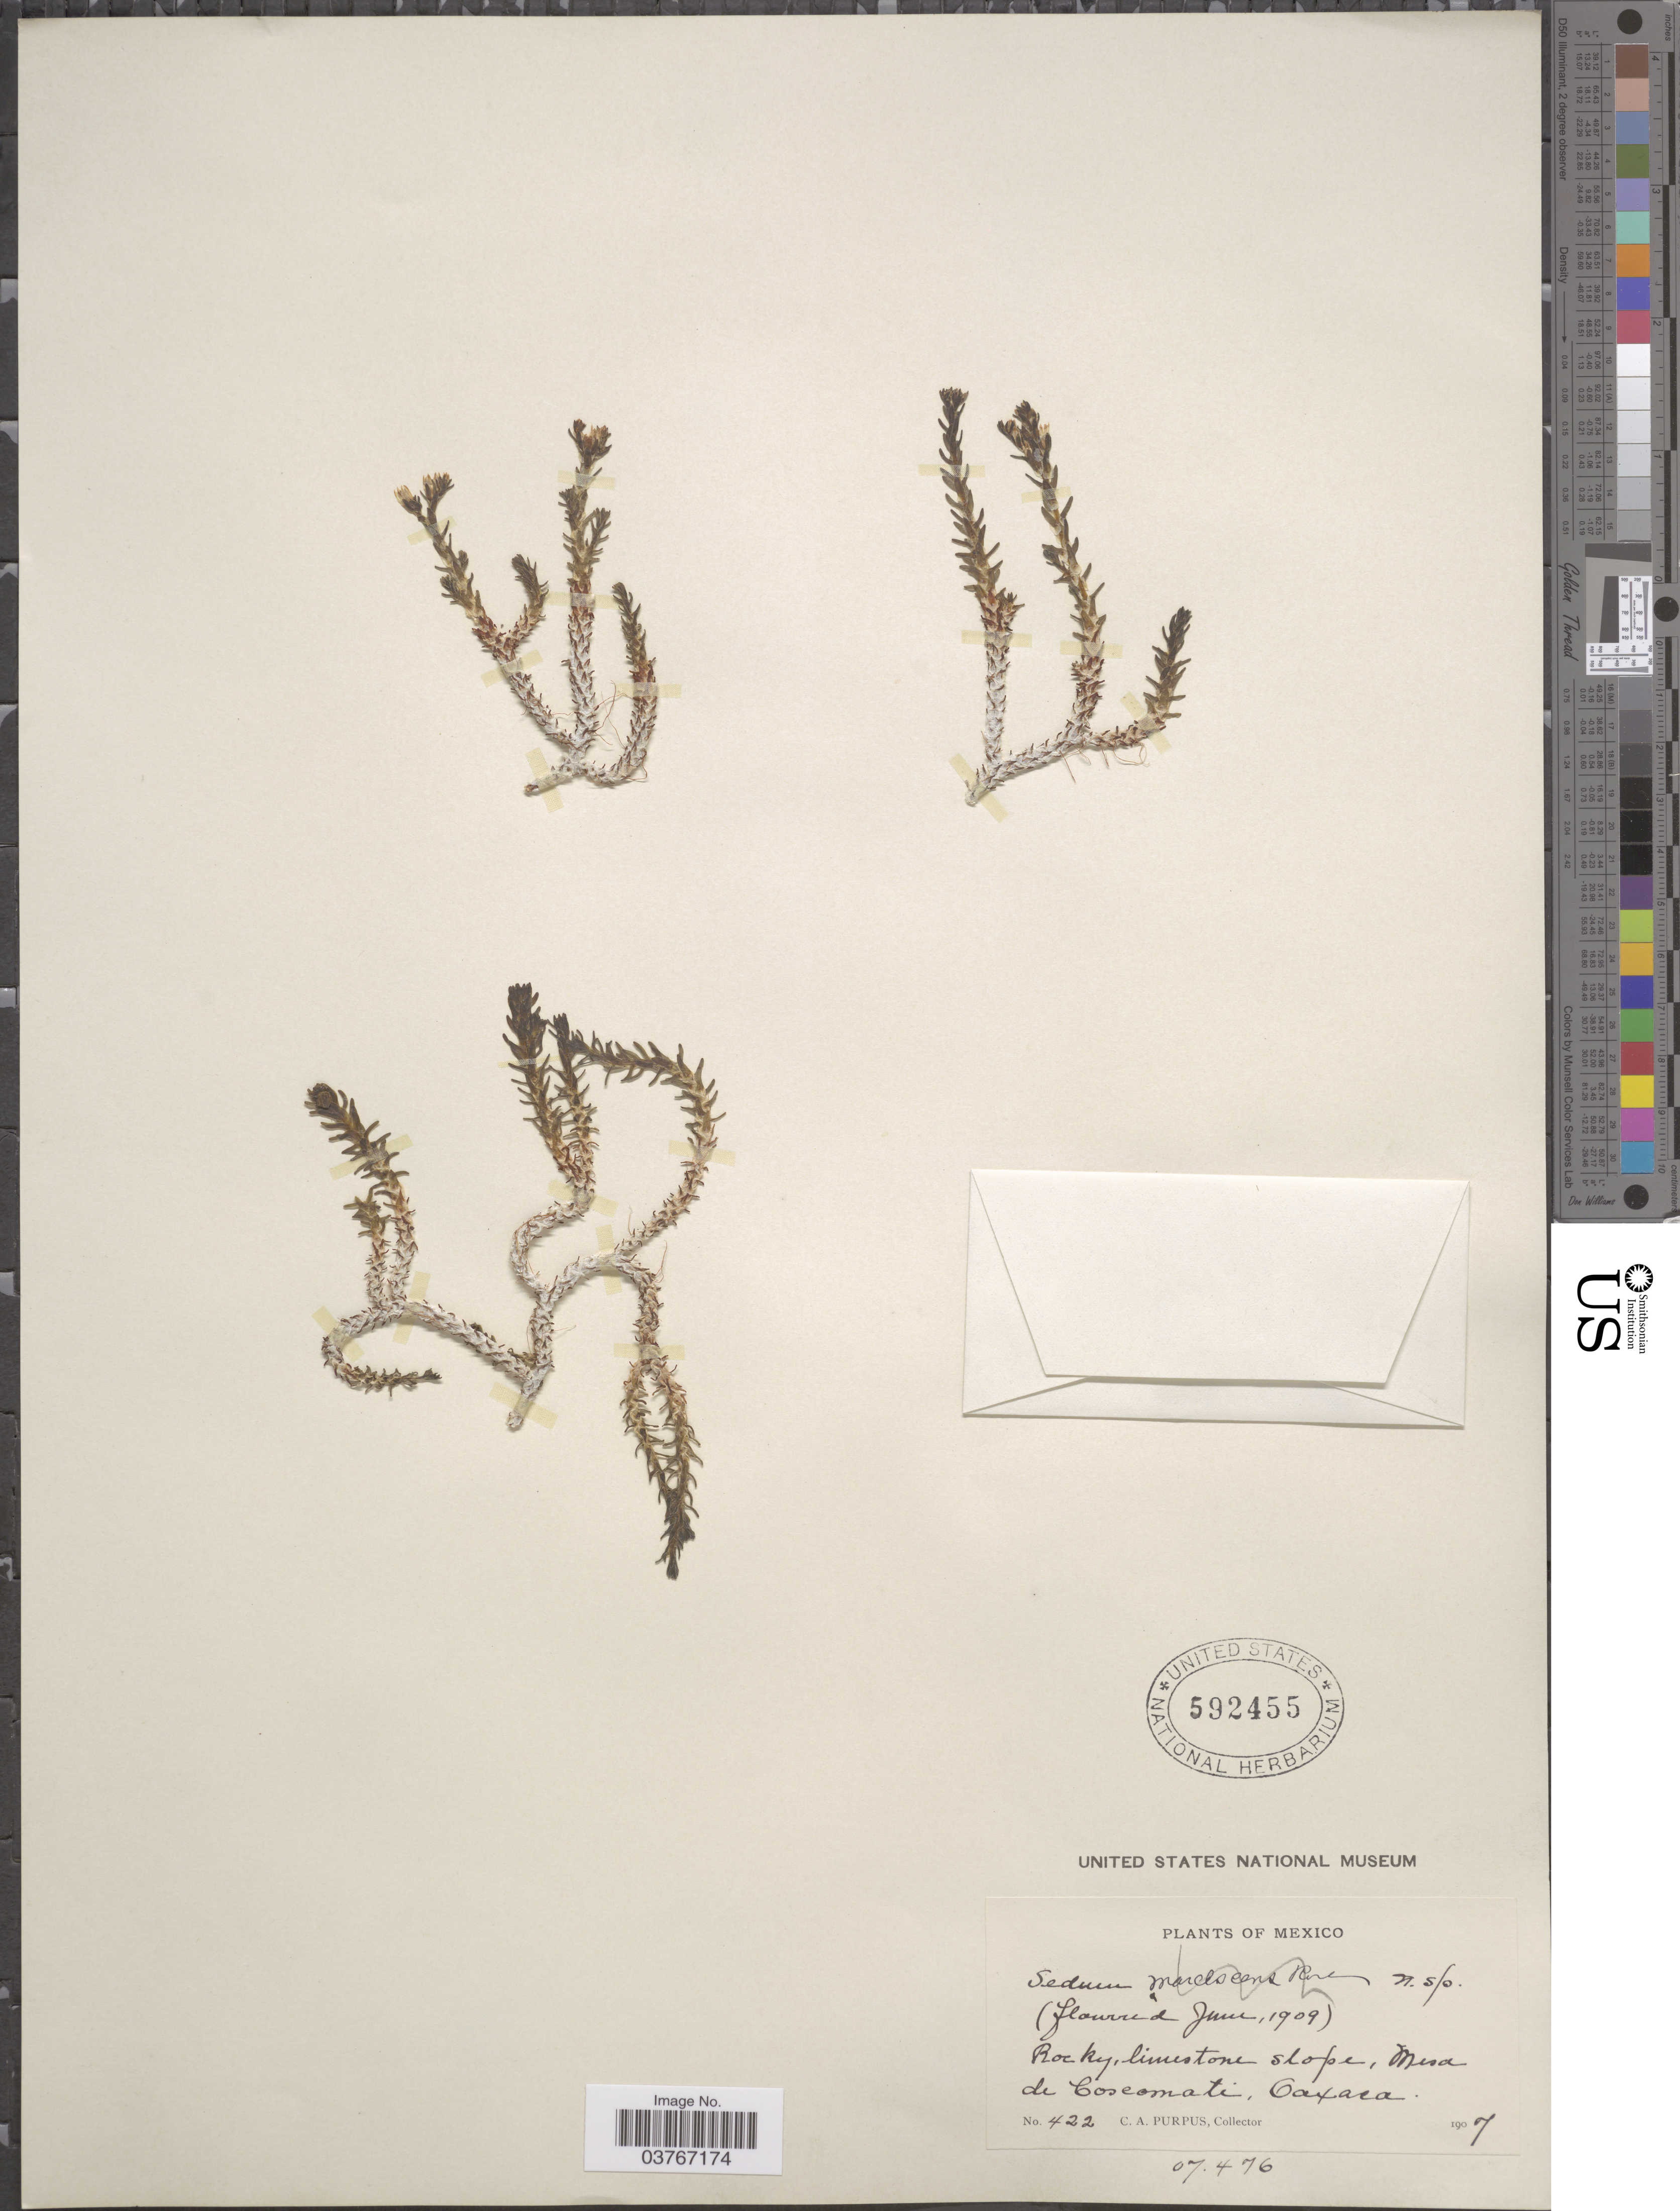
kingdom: Plantae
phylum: Tracheophyta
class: Magnoliopsida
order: Saxifragales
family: Crassulaceae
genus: Sedum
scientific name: Sedum liebmannianum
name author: Hemsl.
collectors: C. A. Purpus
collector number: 422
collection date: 1907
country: Mexico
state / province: Oaxaca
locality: Rocky, limestone slope, Mesa de Coscomati.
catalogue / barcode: US 592455